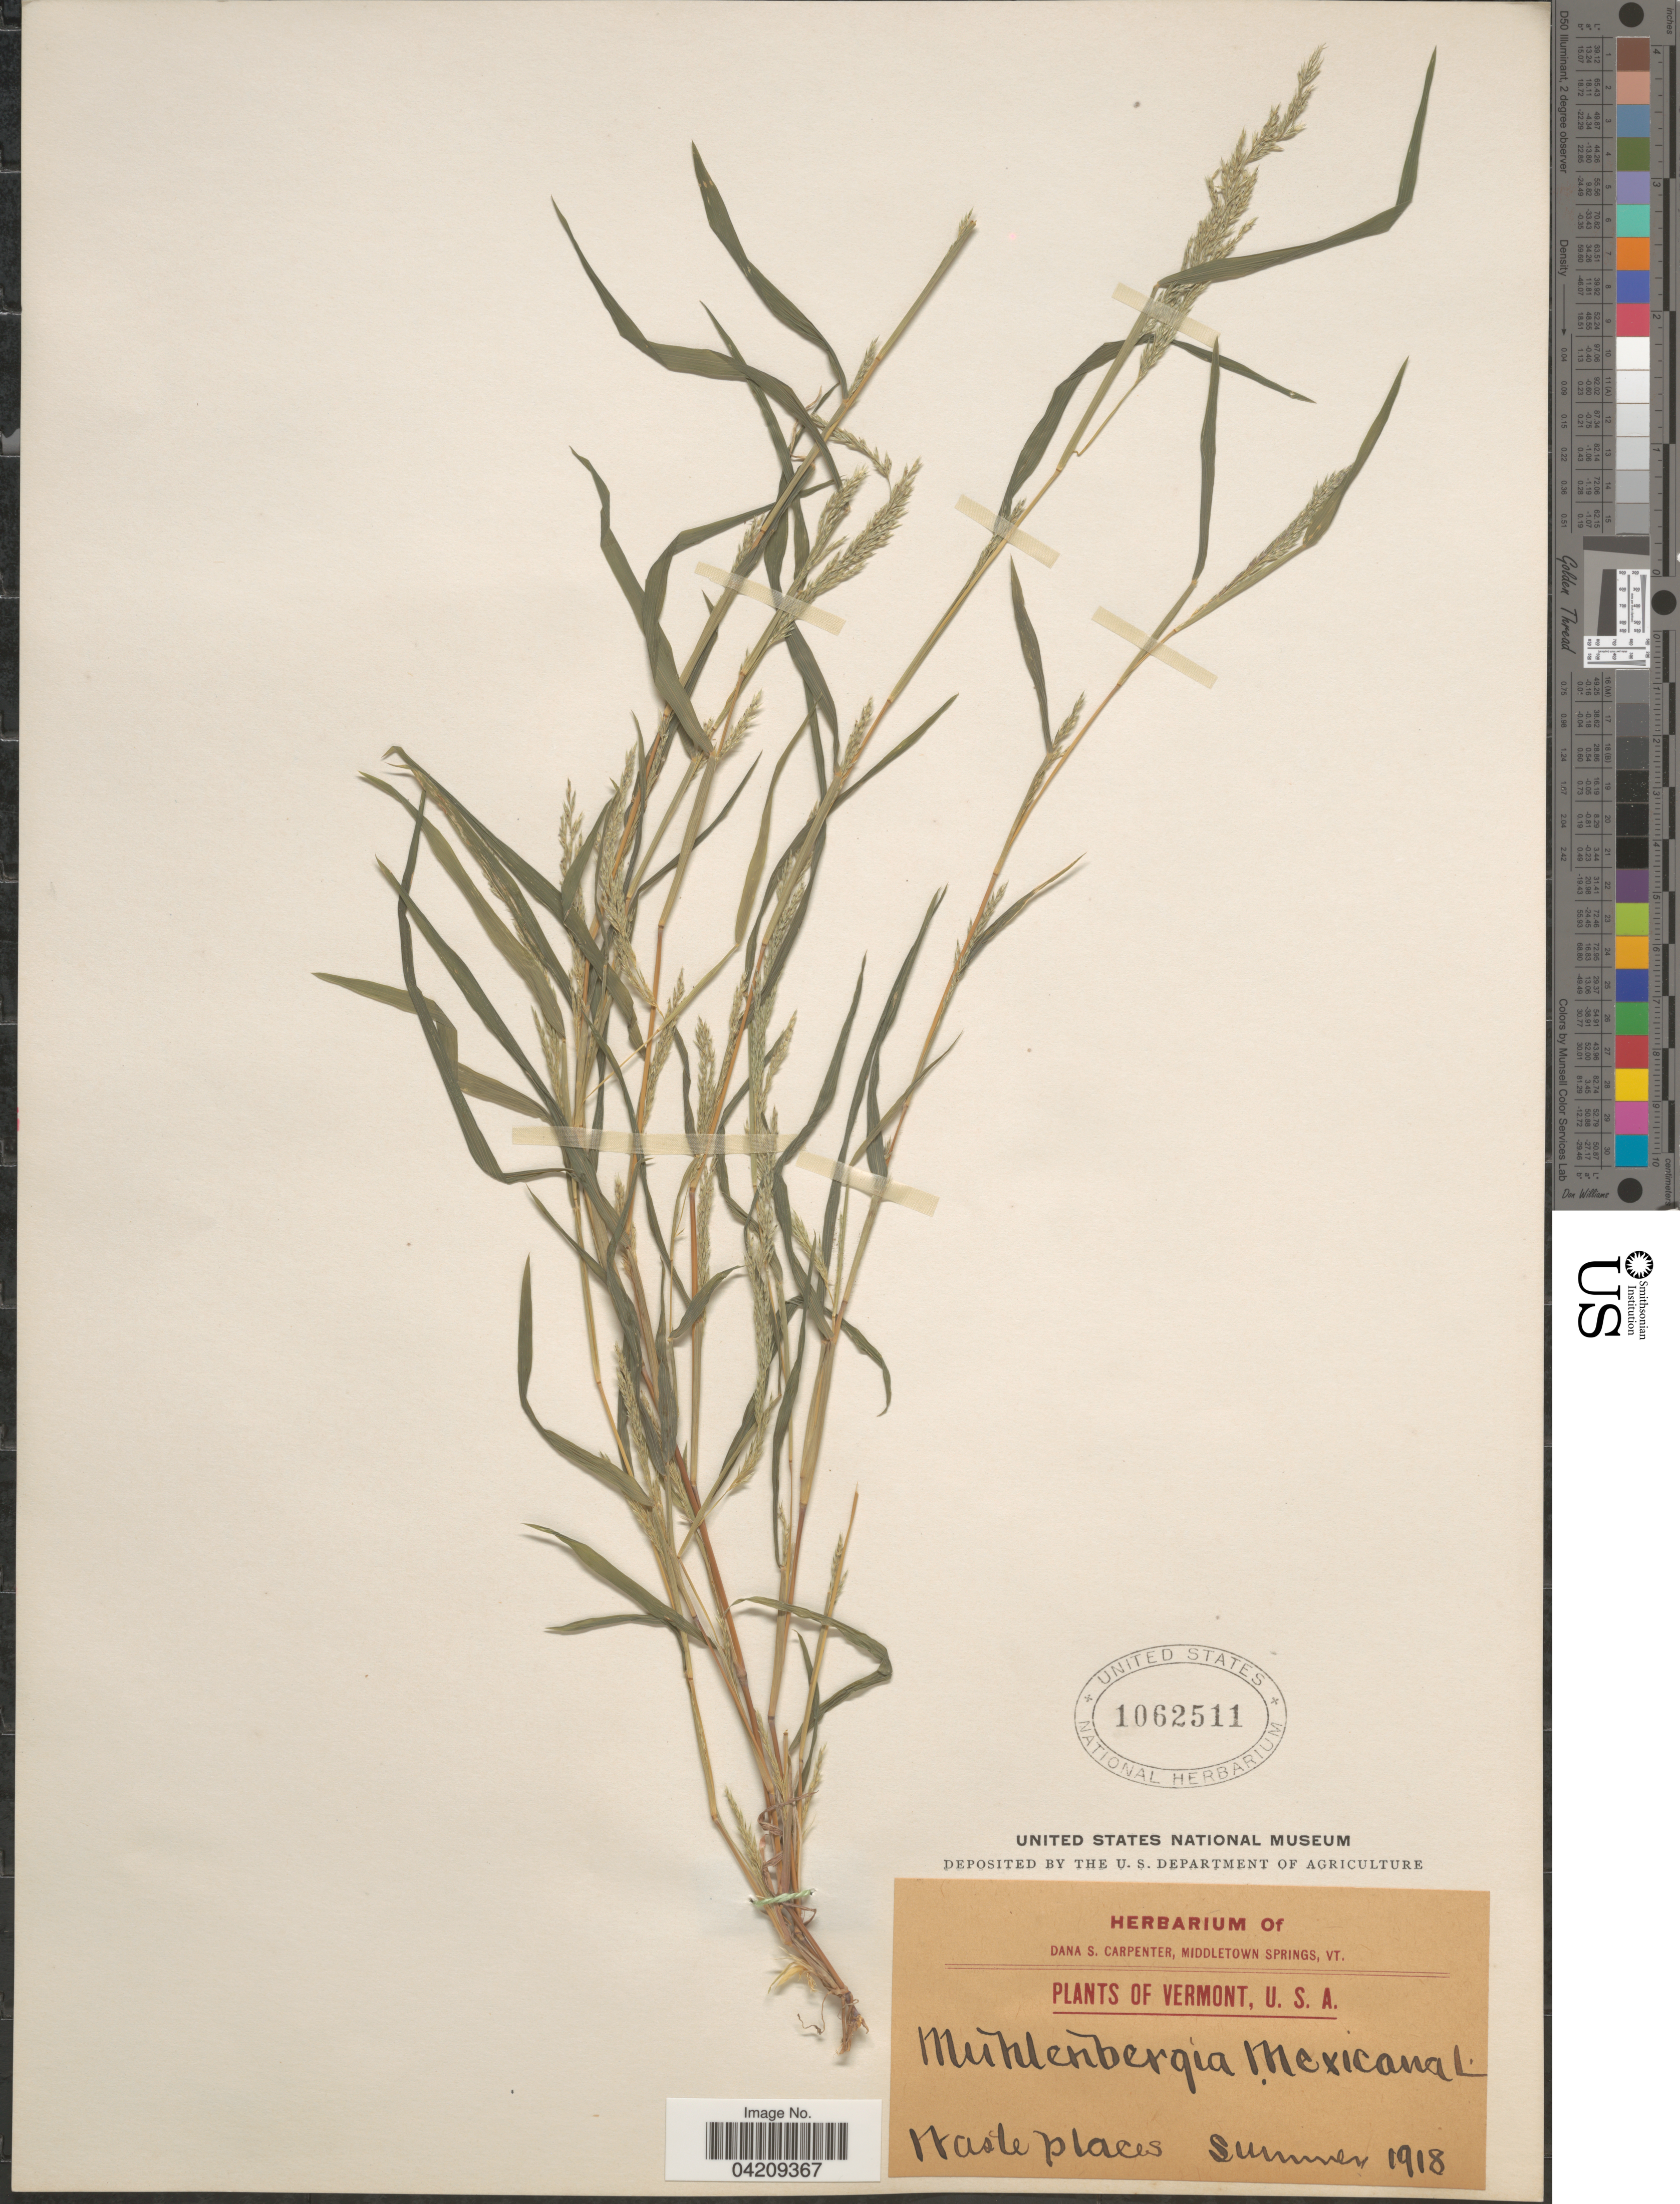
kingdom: Plantae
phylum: Tracheophyta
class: Liliopsida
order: Poales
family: Poaceae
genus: Muhlenbergia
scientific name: Muhlenbergia frondosa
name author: (Poir.) Fernald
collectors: ex herb. Dana S. Carpenter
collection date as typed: Summer 1918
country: United States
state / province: Vermont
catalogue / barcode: US 1062511